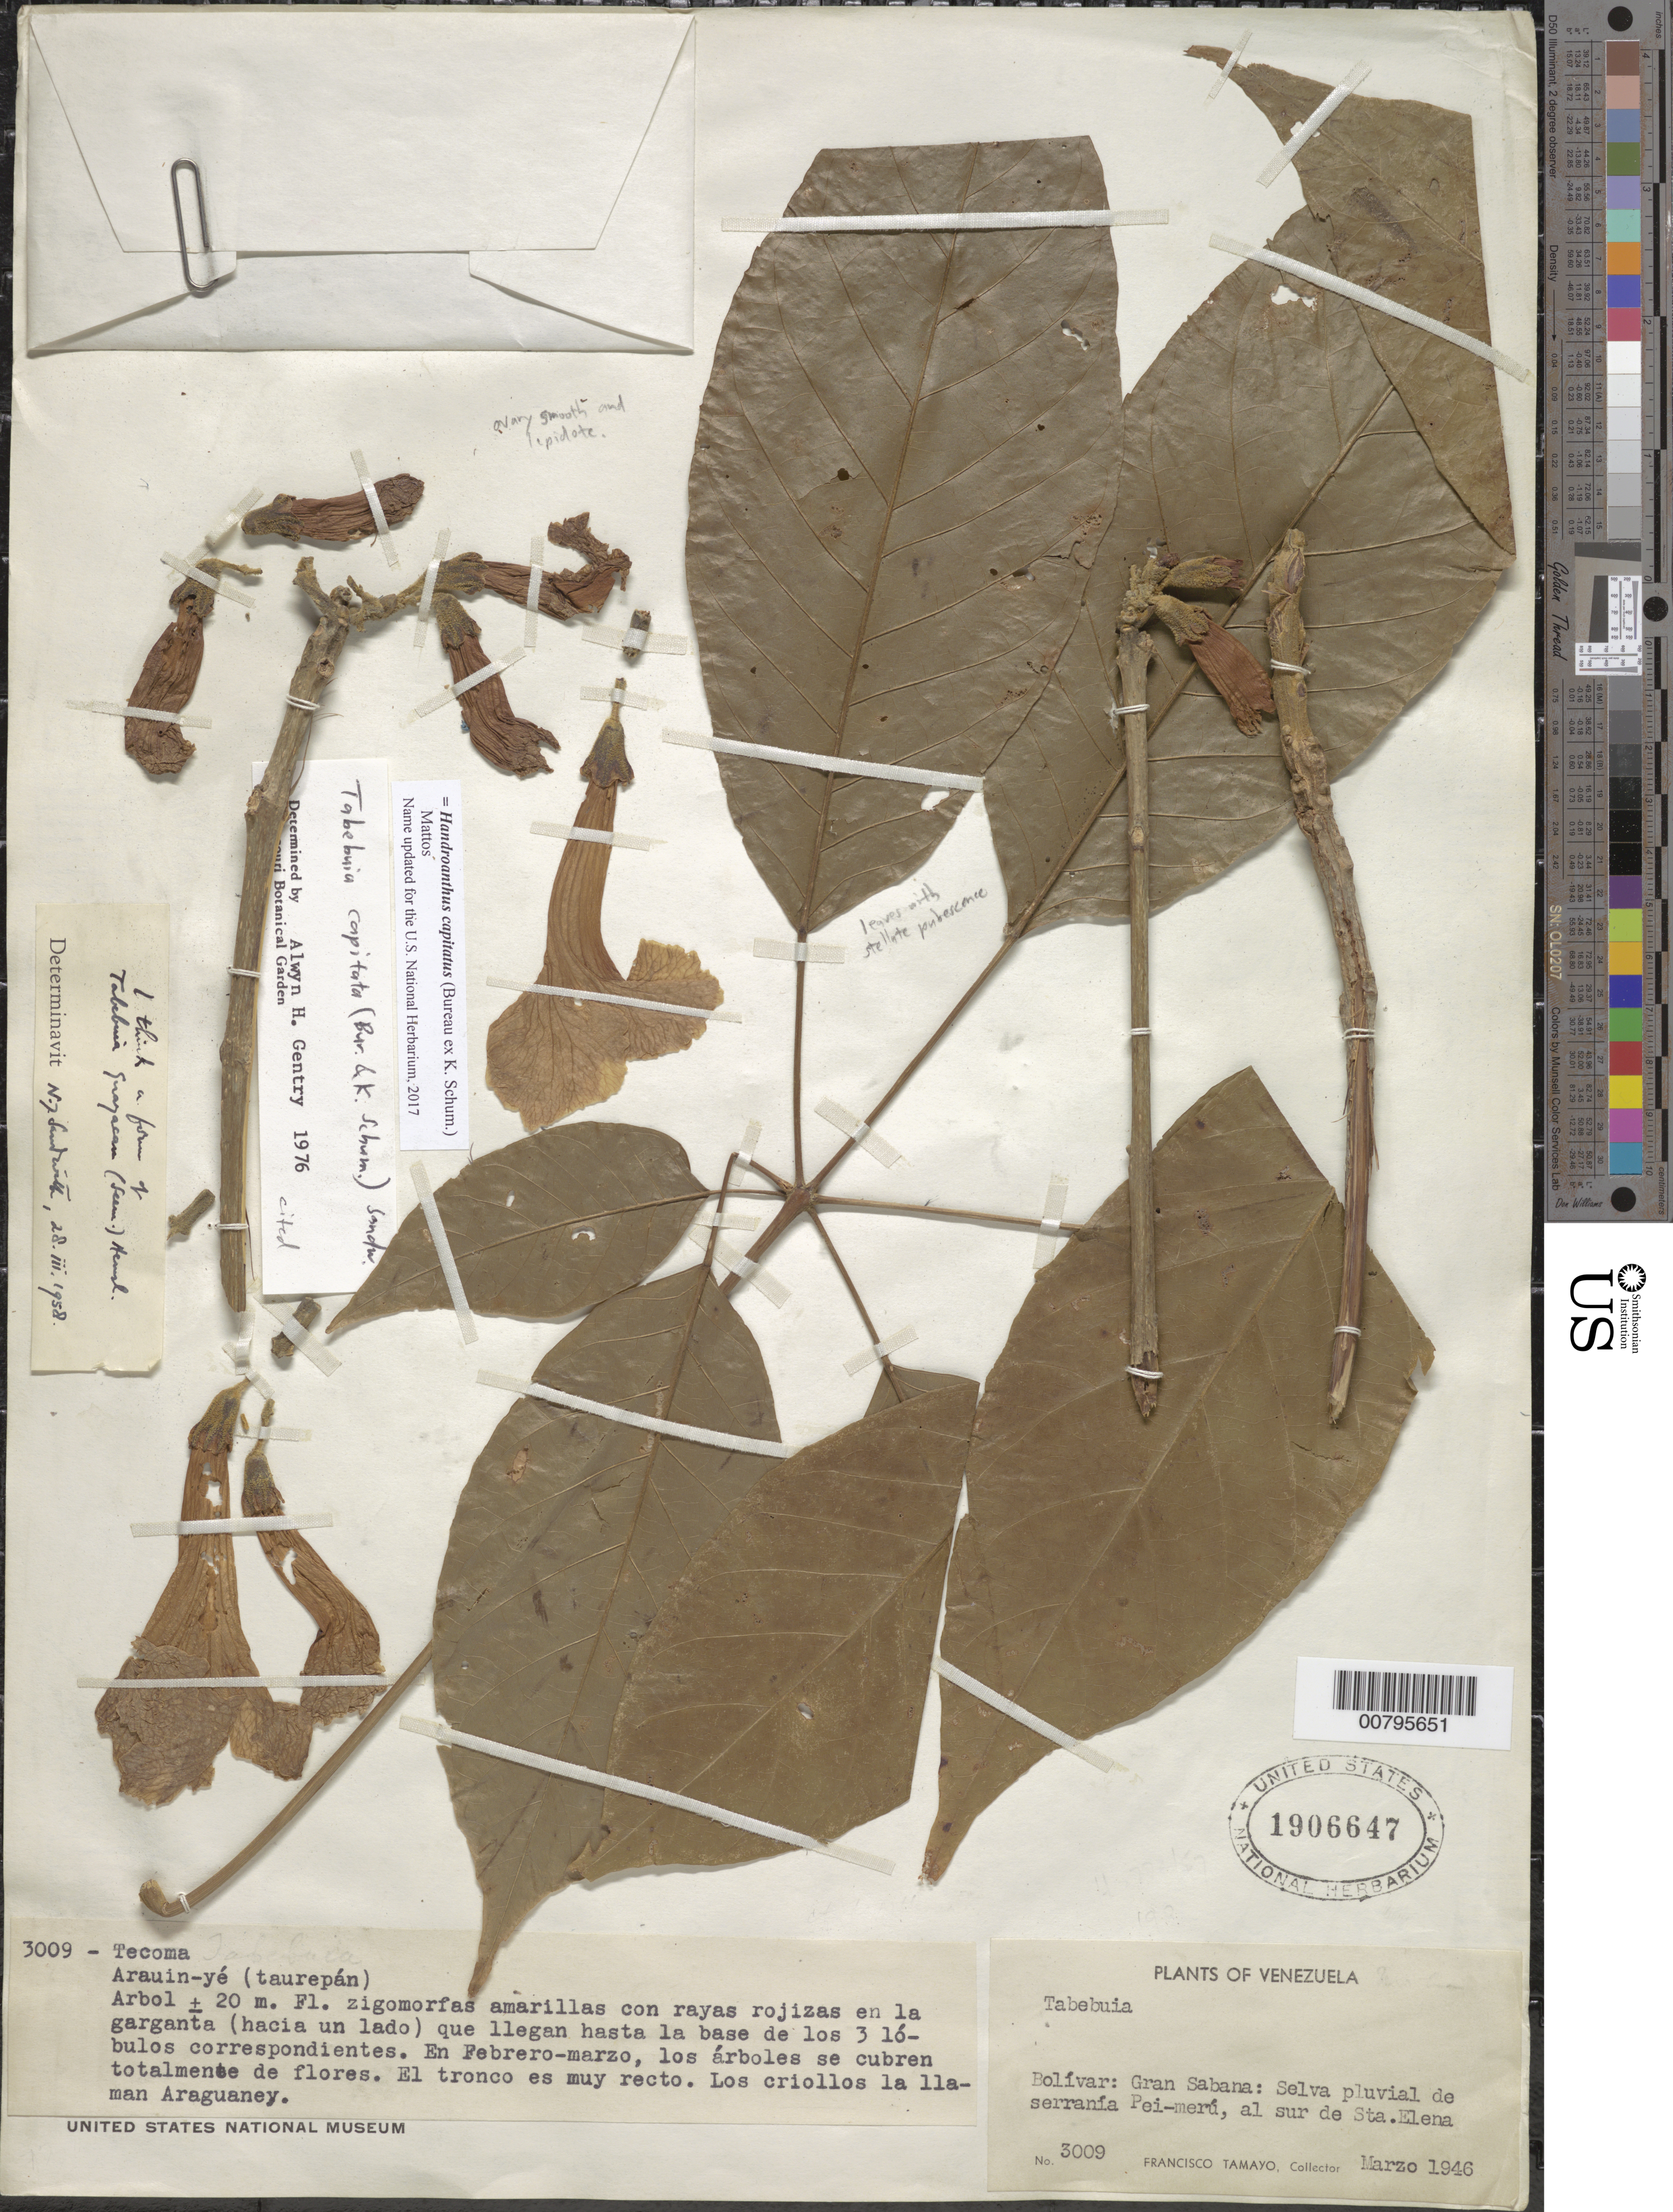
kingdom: Plantae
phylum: Tracheophyta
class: Magnoliopsida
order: Lamiales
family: Bignoniaceae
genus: Handroanthus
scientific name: Handroanthus capitatus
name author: (Bureau ex K. Schum.) Mattos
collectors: F. Tamayo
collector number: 3009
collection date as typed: Mar-46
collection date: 1946-03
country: Venezuela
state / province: Bolívar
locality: Gran Sabana, S de Sta. Elena, Serranía Pei-merú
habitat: Selva pluvial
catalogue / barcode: US 1906647